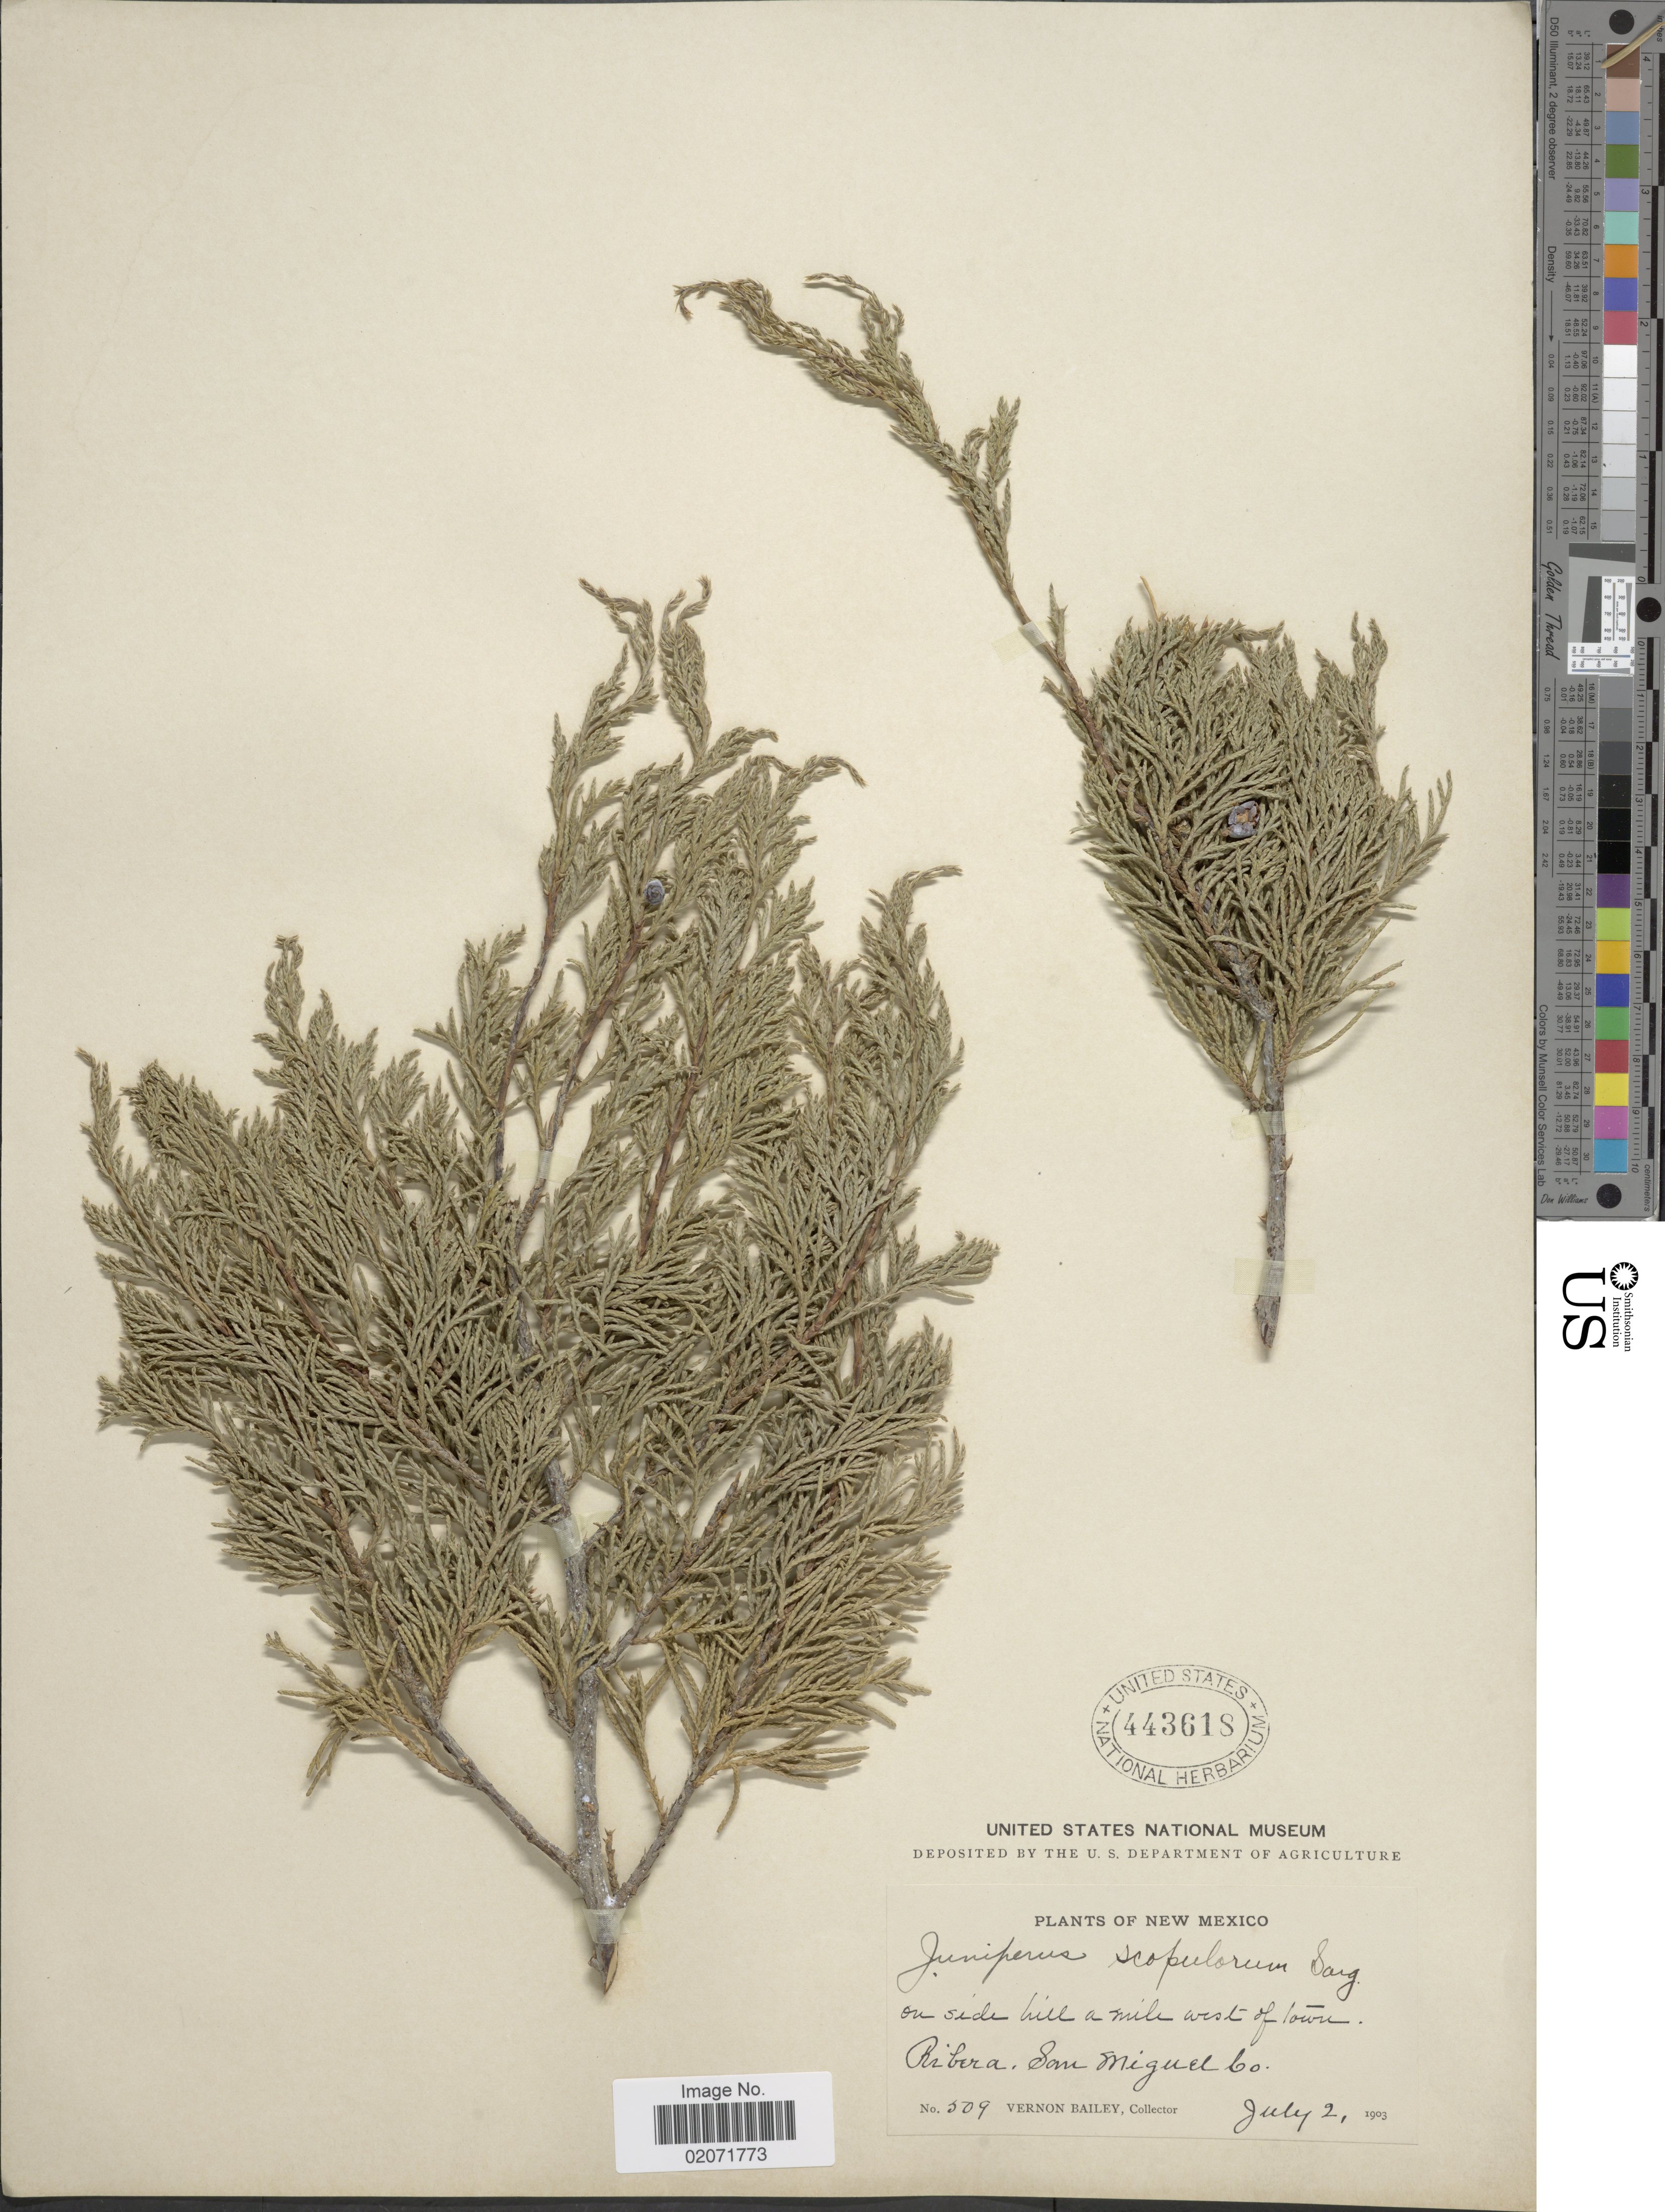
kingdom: Plantae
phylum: Tracheophyta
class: Pinopsida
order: Pinales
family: Cupressaceae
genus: Juniperus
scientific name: Juniperus scopulorum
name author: Sarg.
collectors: V. O. Bailey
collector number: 509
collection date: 1903-07-02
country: United States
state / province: New Mexico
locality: On side hill a mile west of town. Ribera, San Miguel Co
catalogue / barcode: US 443618